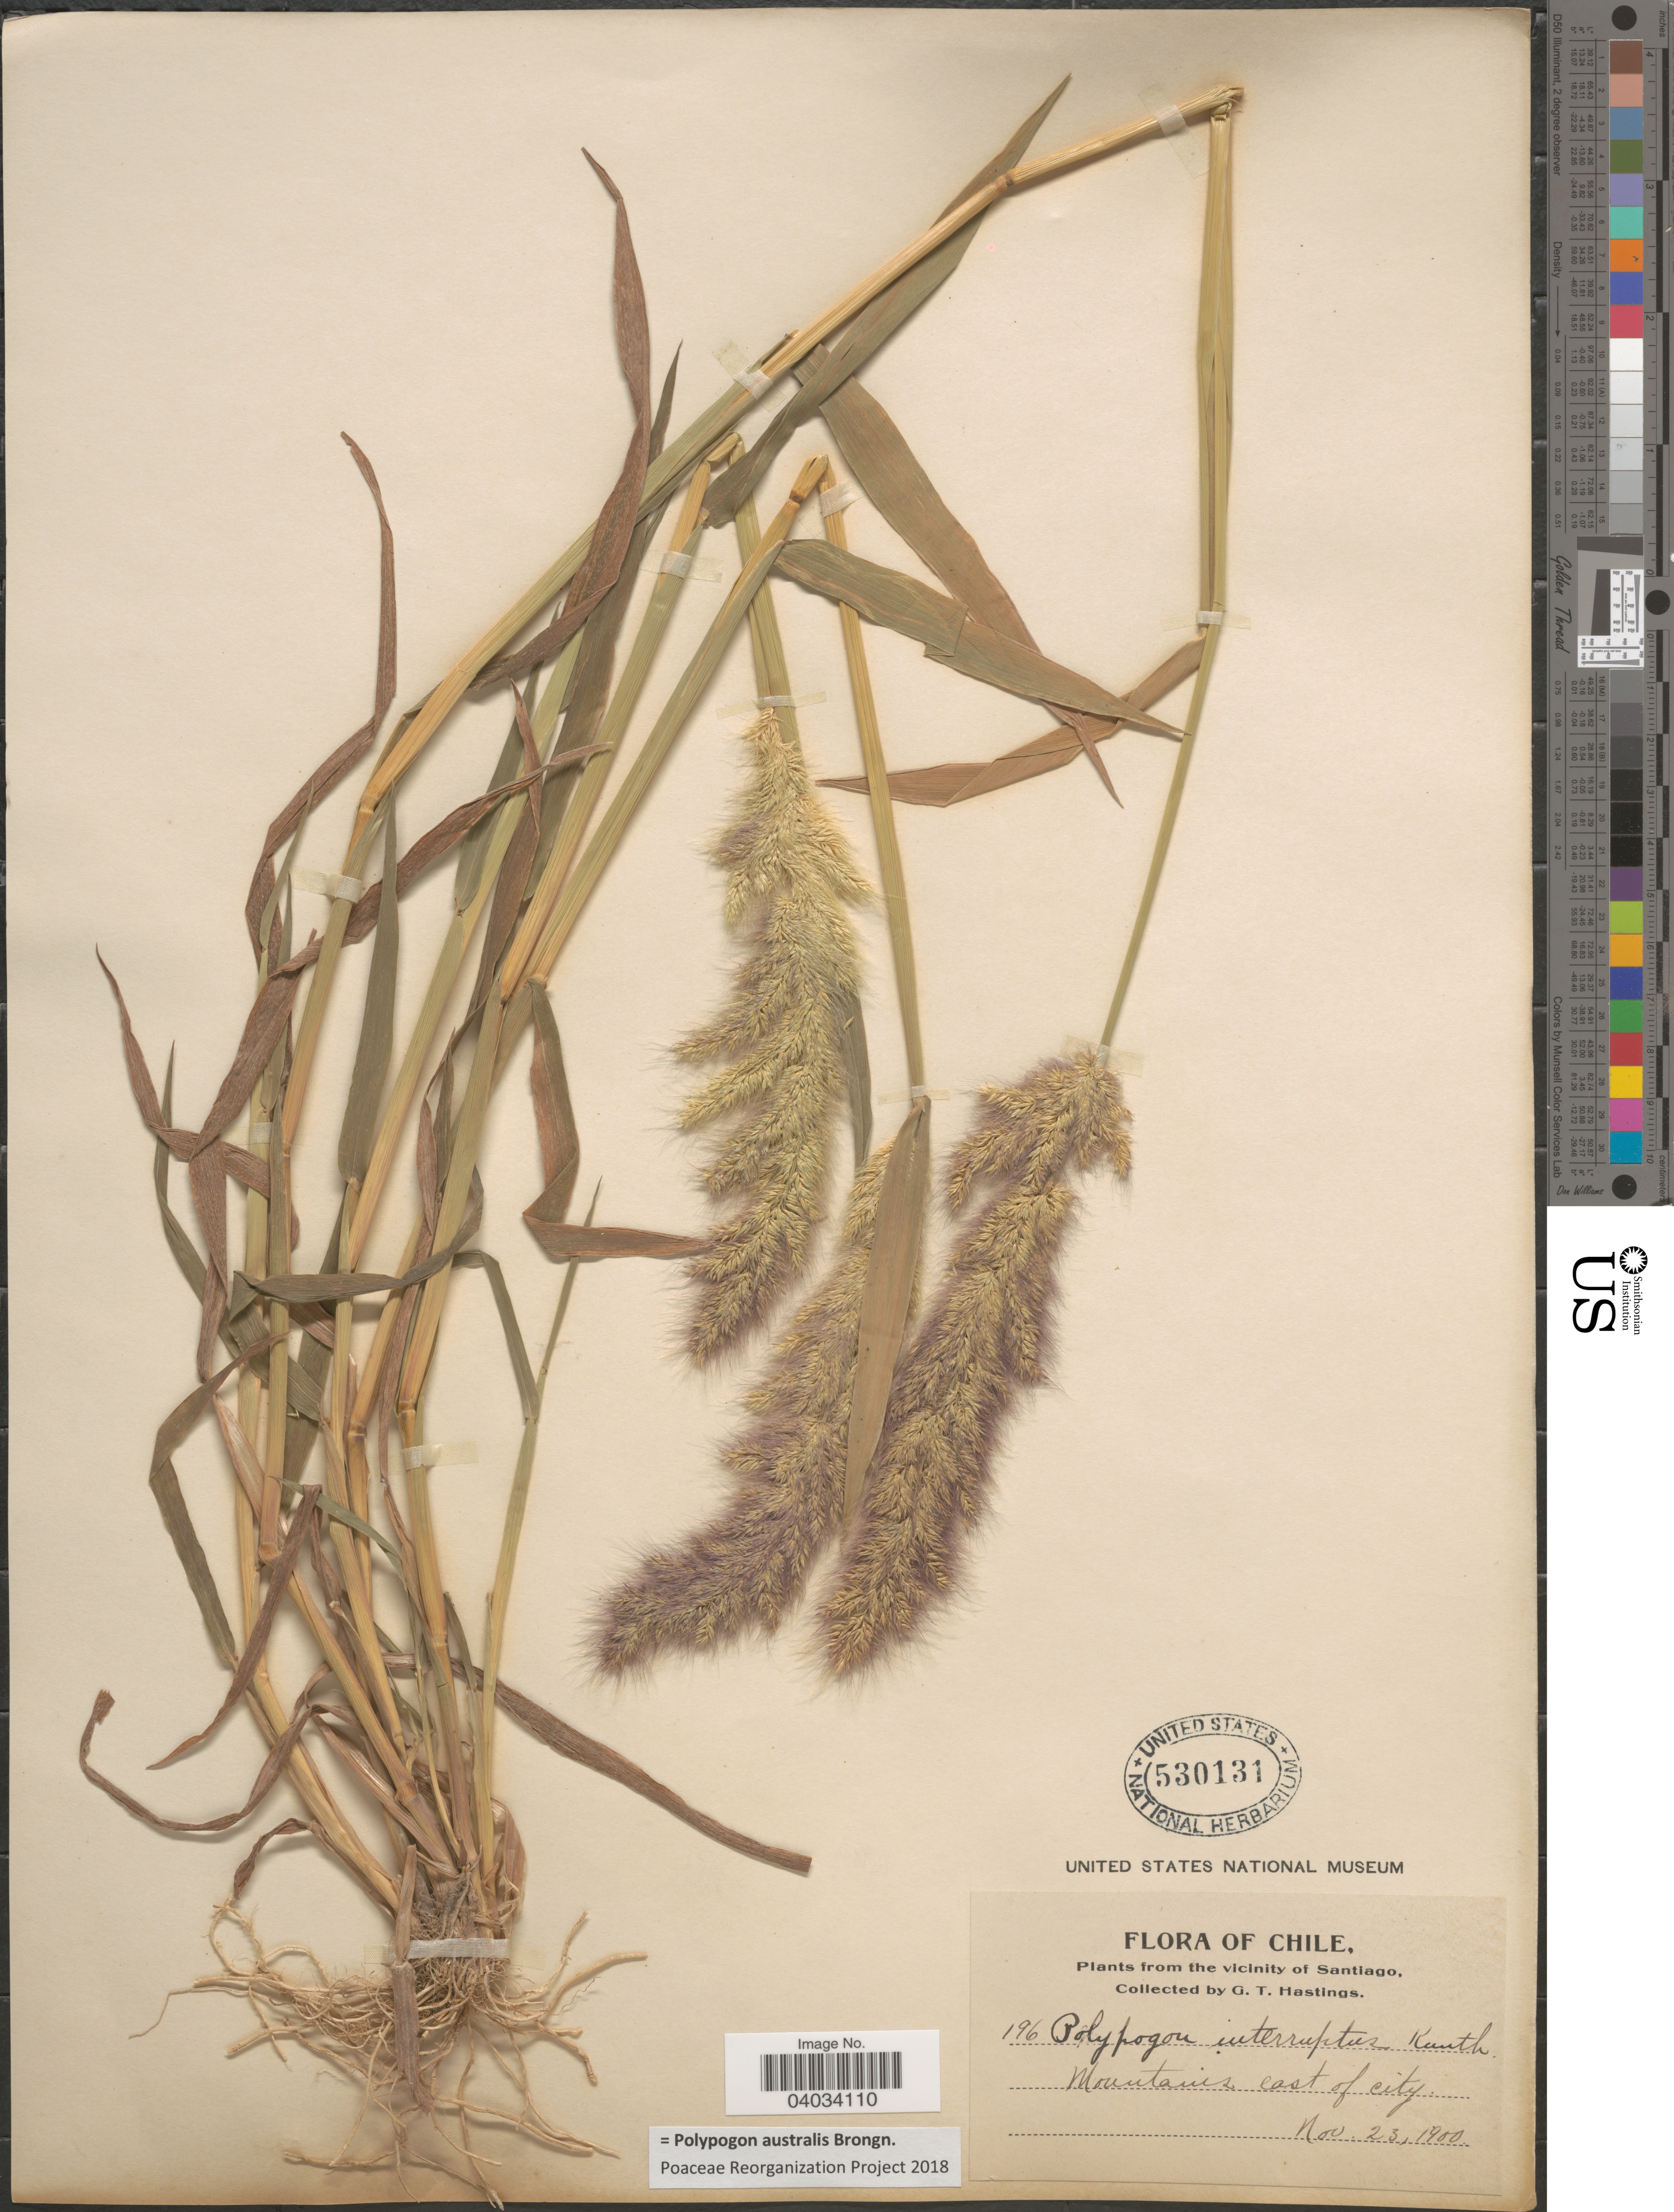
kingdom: Plantae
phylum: Tracheophyta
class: Liliopsida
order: Poales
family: Poaceae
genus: Polypogon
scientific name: Polypogon australis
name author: Brongn.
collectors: G. Hastings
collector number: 196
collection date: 1900-11-23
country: Chile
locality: The vicinity of Santiago. Mountains east of city.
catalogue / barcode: US 530131